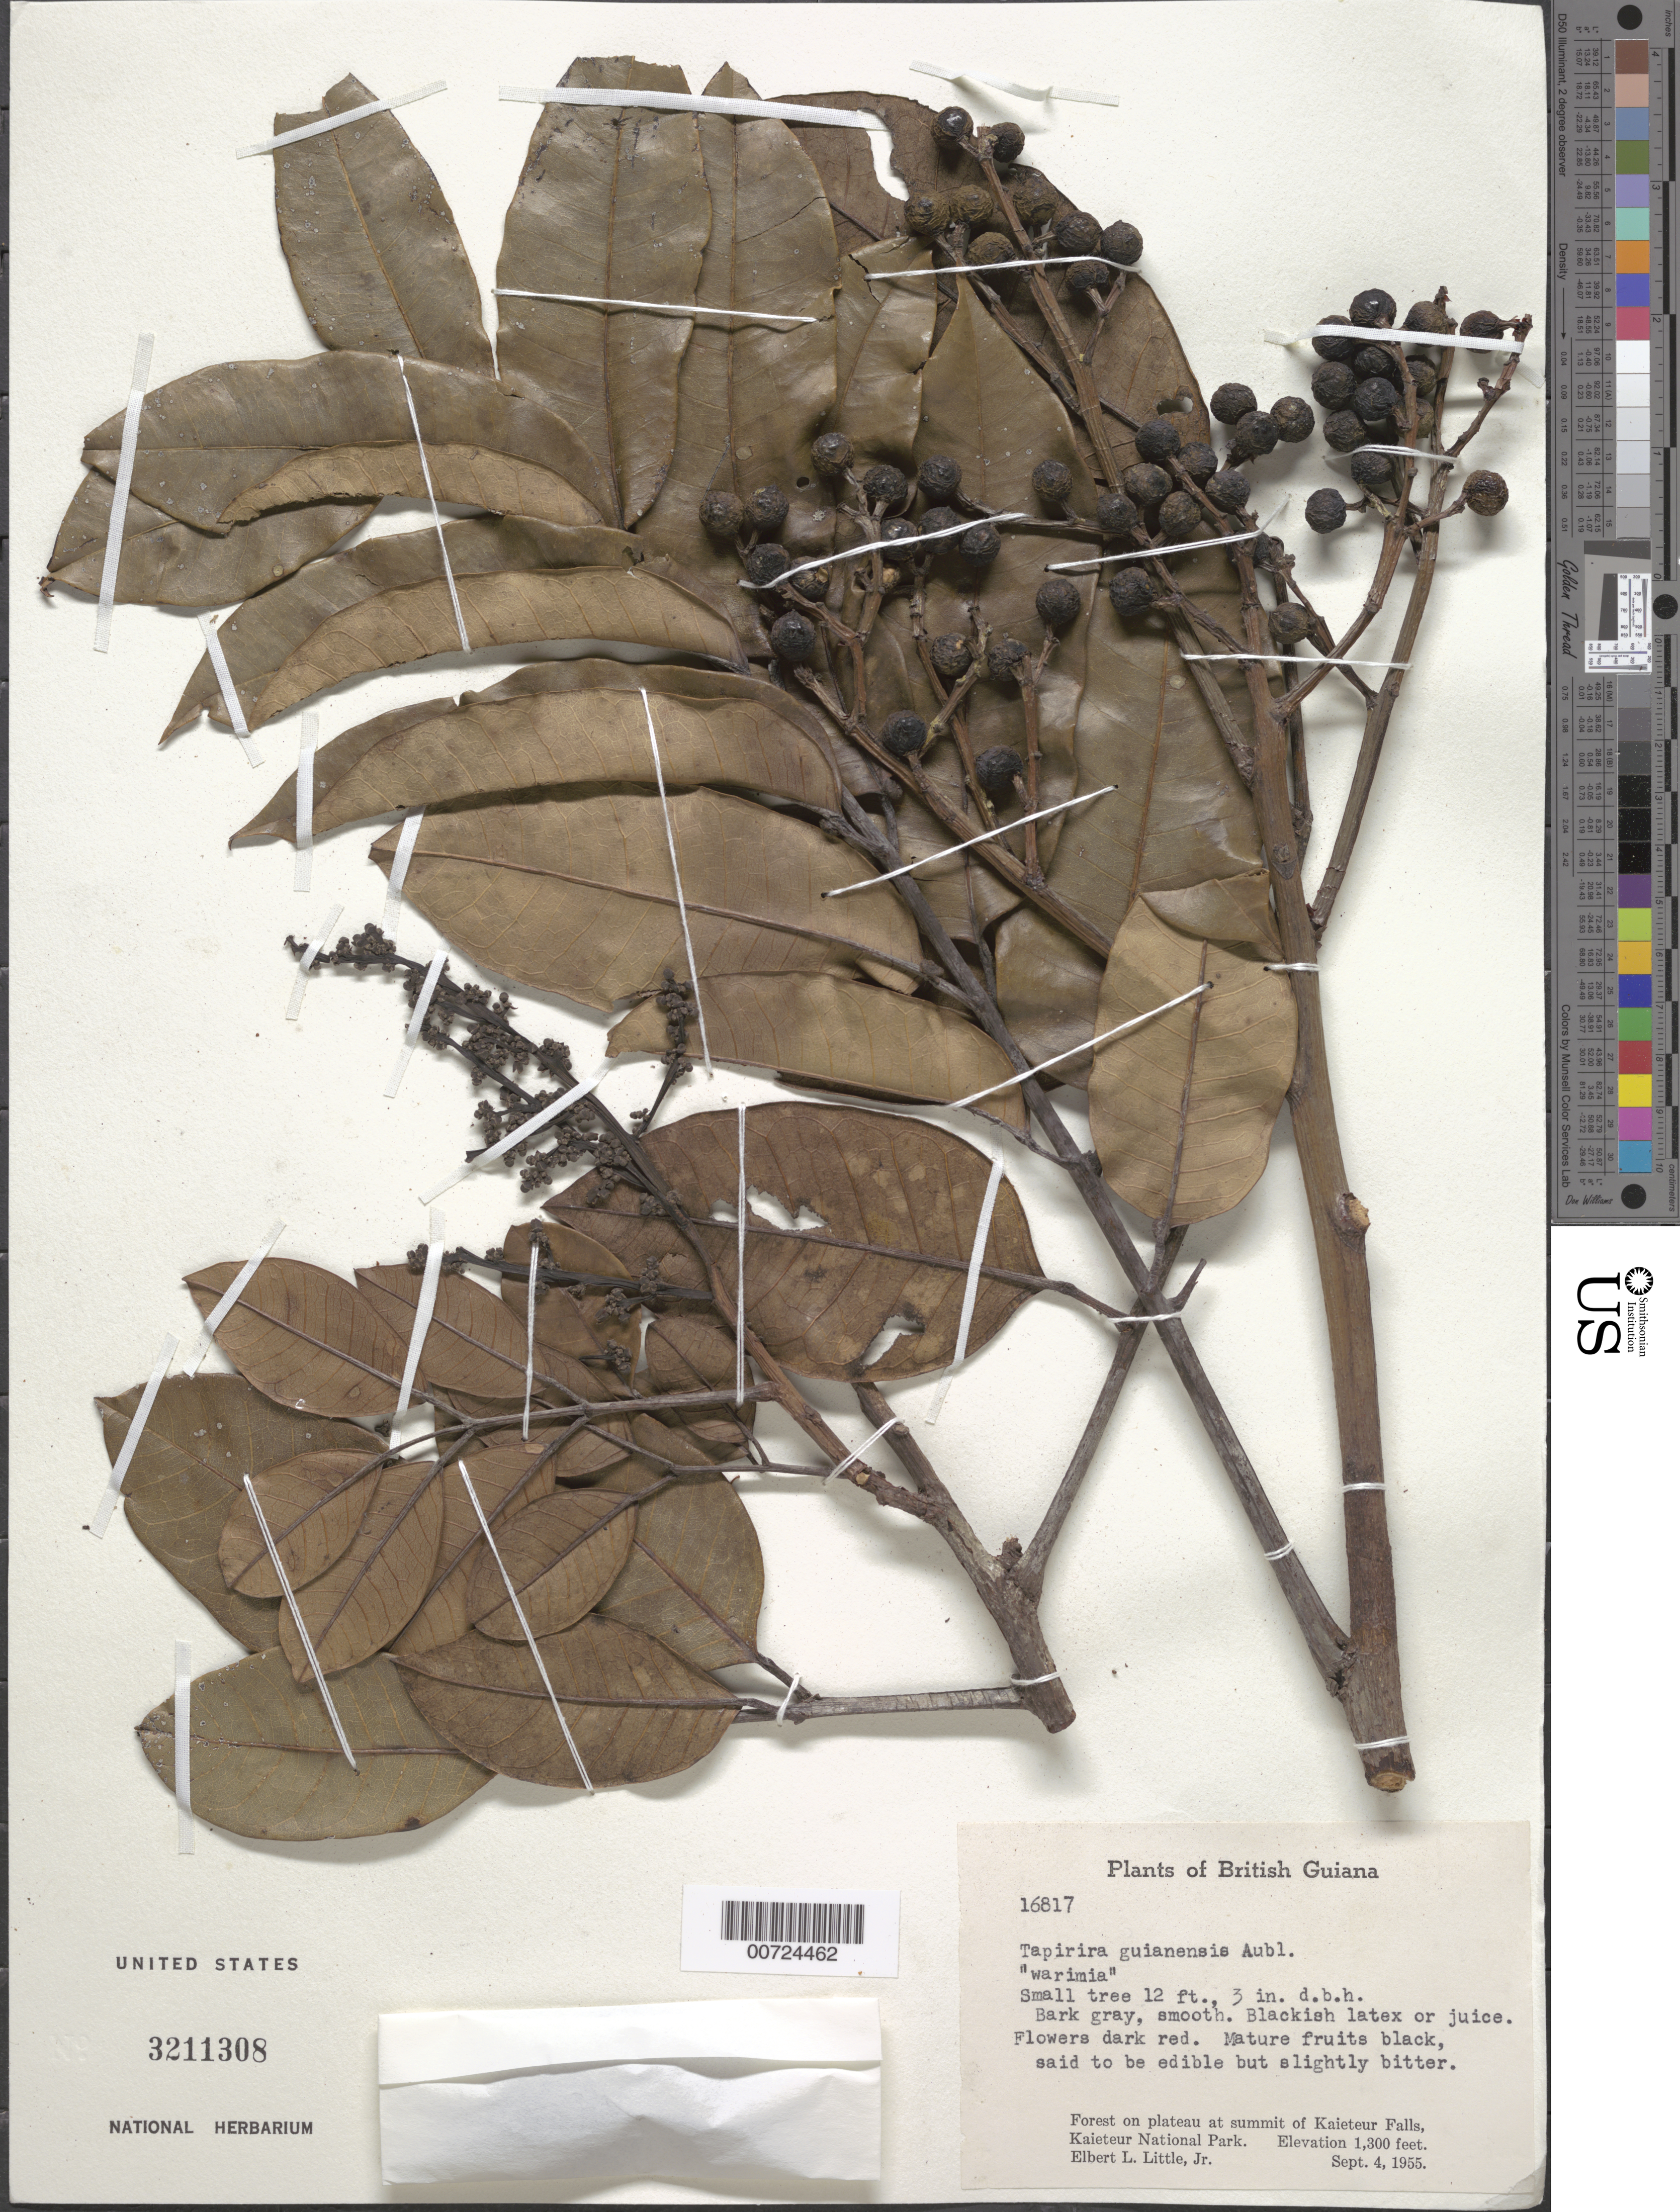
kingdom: Plantae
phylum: Tracheophyta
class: Magnoliopsida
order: Sapindales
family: Burseraceae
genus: Trattinnickia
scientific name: Trattinnickia burserifolia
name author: Mart.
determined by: Daly, D. C.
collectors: E. L. Little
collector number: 16817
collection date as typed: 4-Sep-55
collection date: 1955-09-04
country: Guyana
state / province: Potaro-Siparuni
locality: Kaieteur National Park, Kaieteur Falls, summit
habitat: Forest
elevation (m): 390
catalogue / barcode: US 3211308